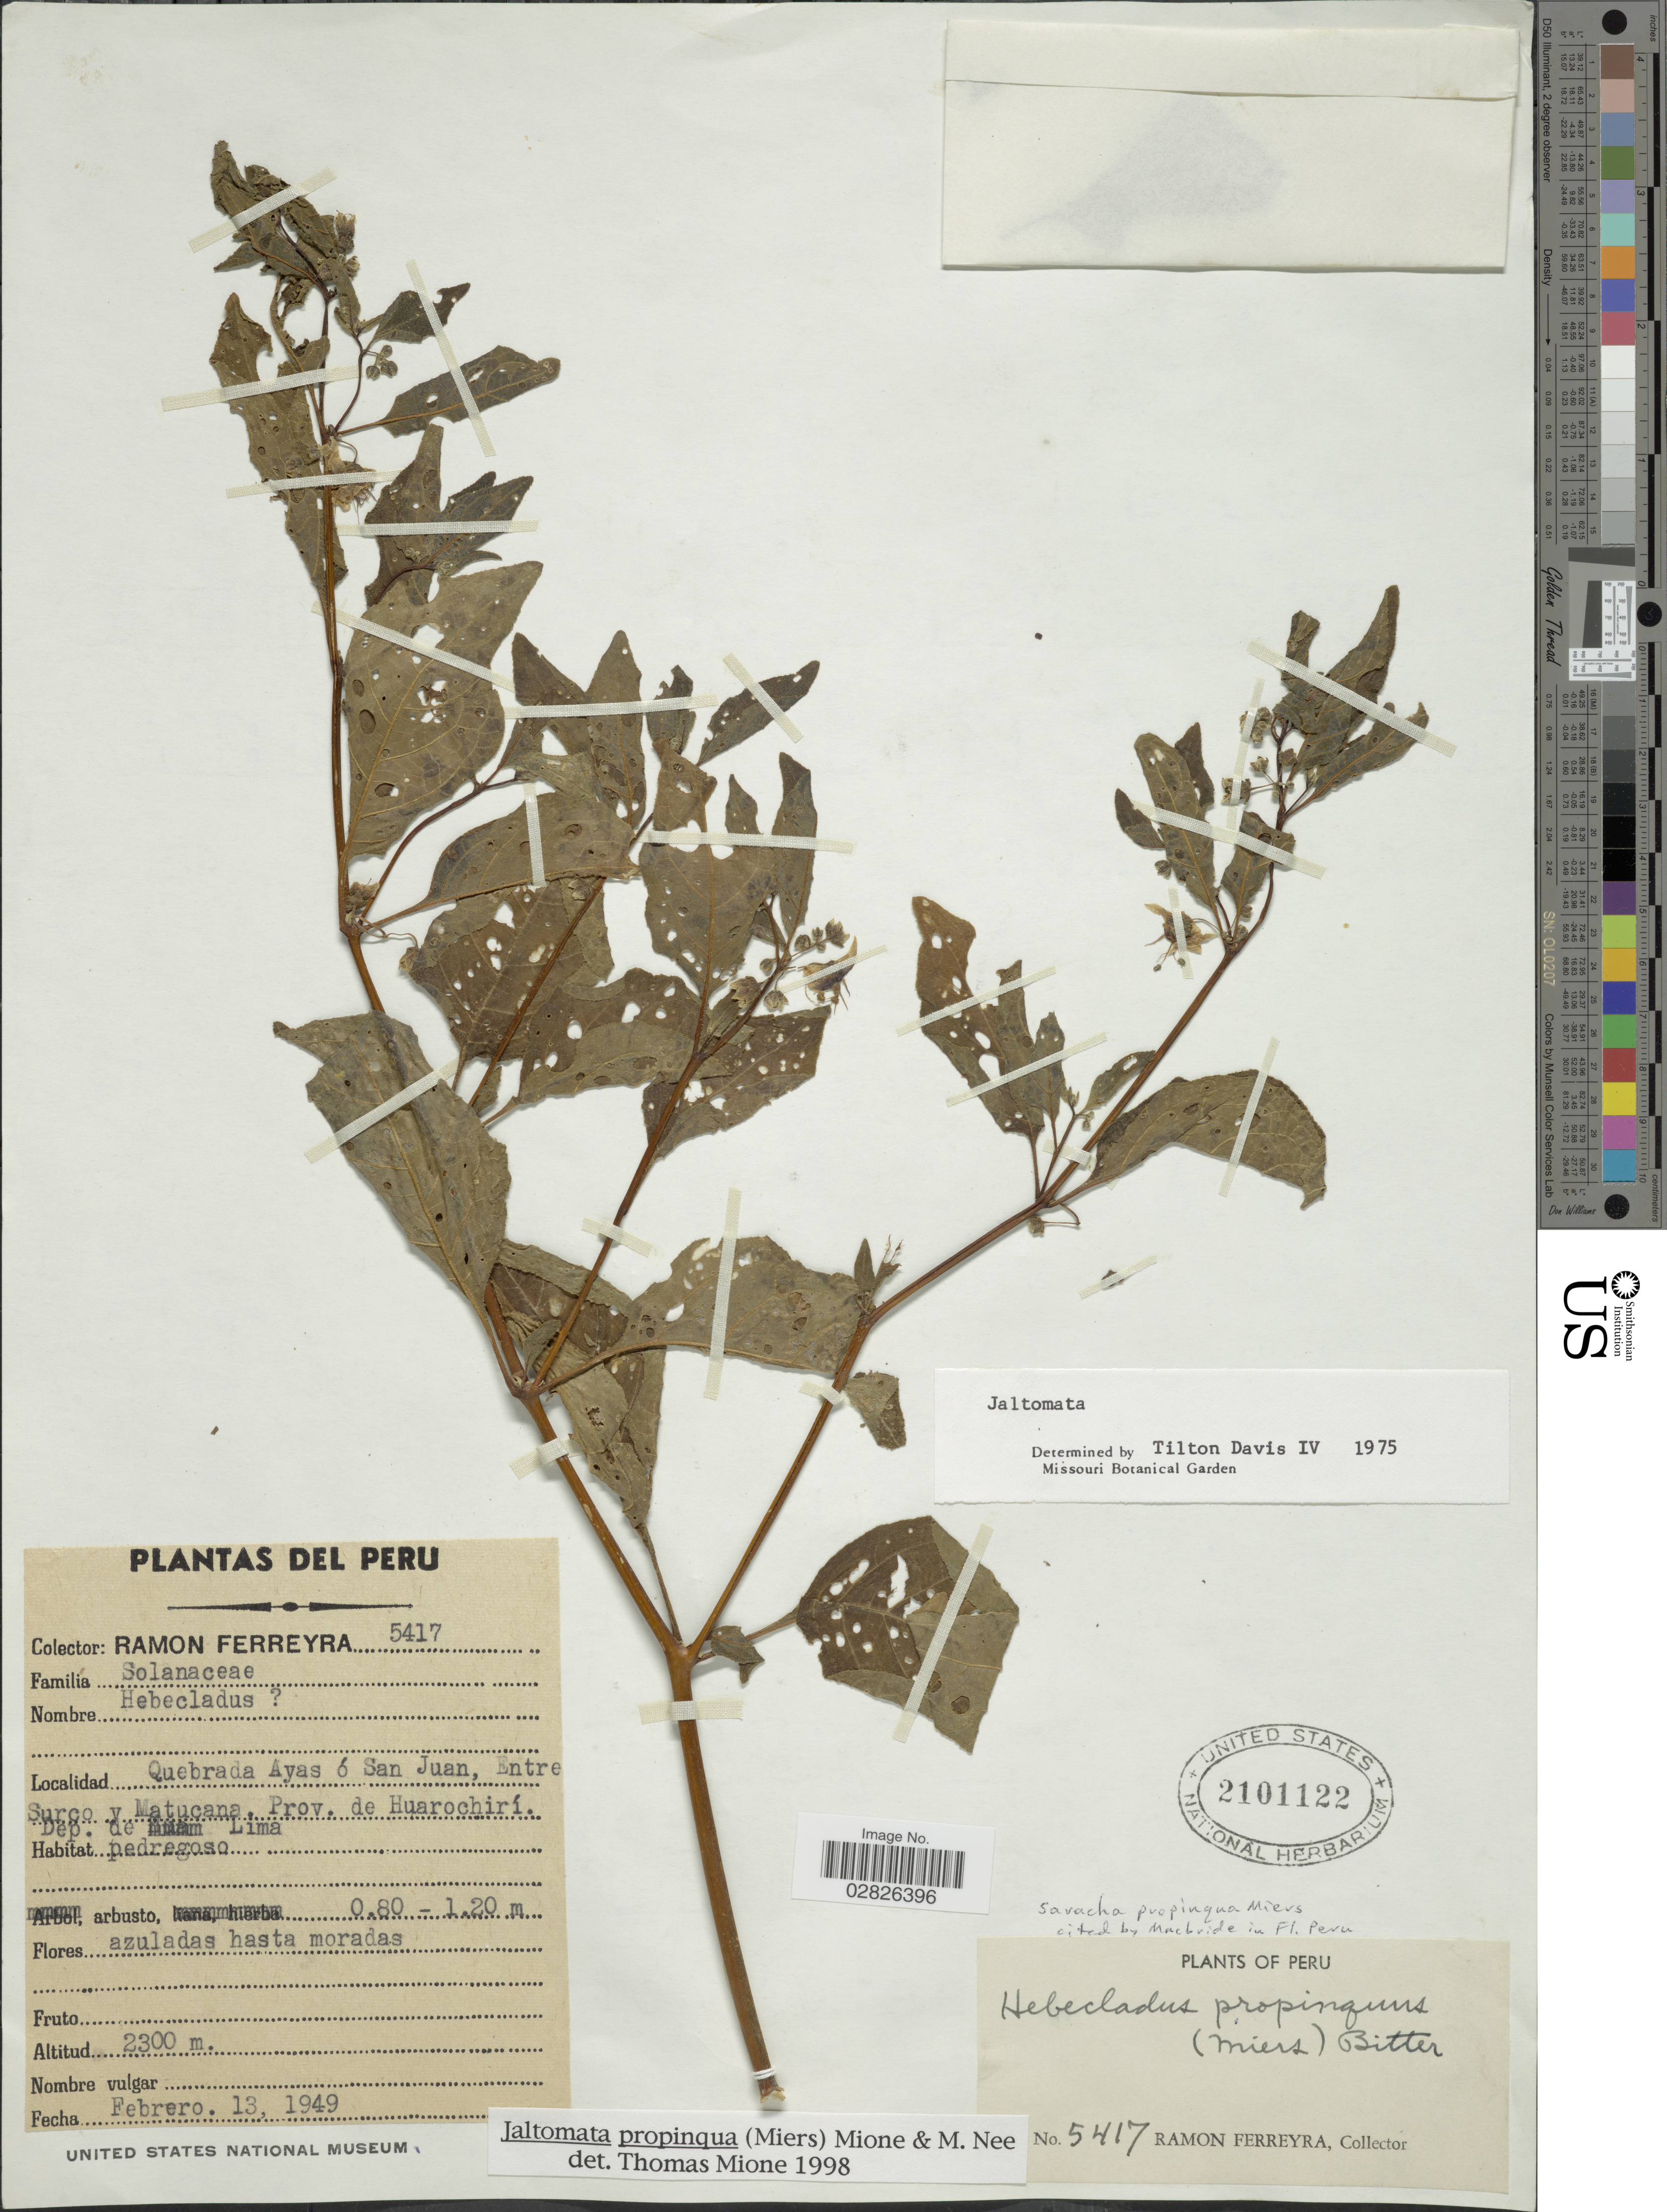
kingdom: Plantae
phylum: Tracheophyta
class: Magnoliopsida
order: Solanales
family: Solanaceae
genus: Jaltomata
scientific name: Jaltomata propinqua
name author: (Miers) Mione & M. Nee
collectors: R. A. Ferreyra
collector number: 5417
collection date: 1949-02-13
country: Peru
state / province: Lima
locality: Quebrada Ayas ó San Juan, Entre Surco y Matucana. Prov. de Huarochirí. Dep. de Lima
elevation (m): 2300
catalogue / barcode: US 2101122